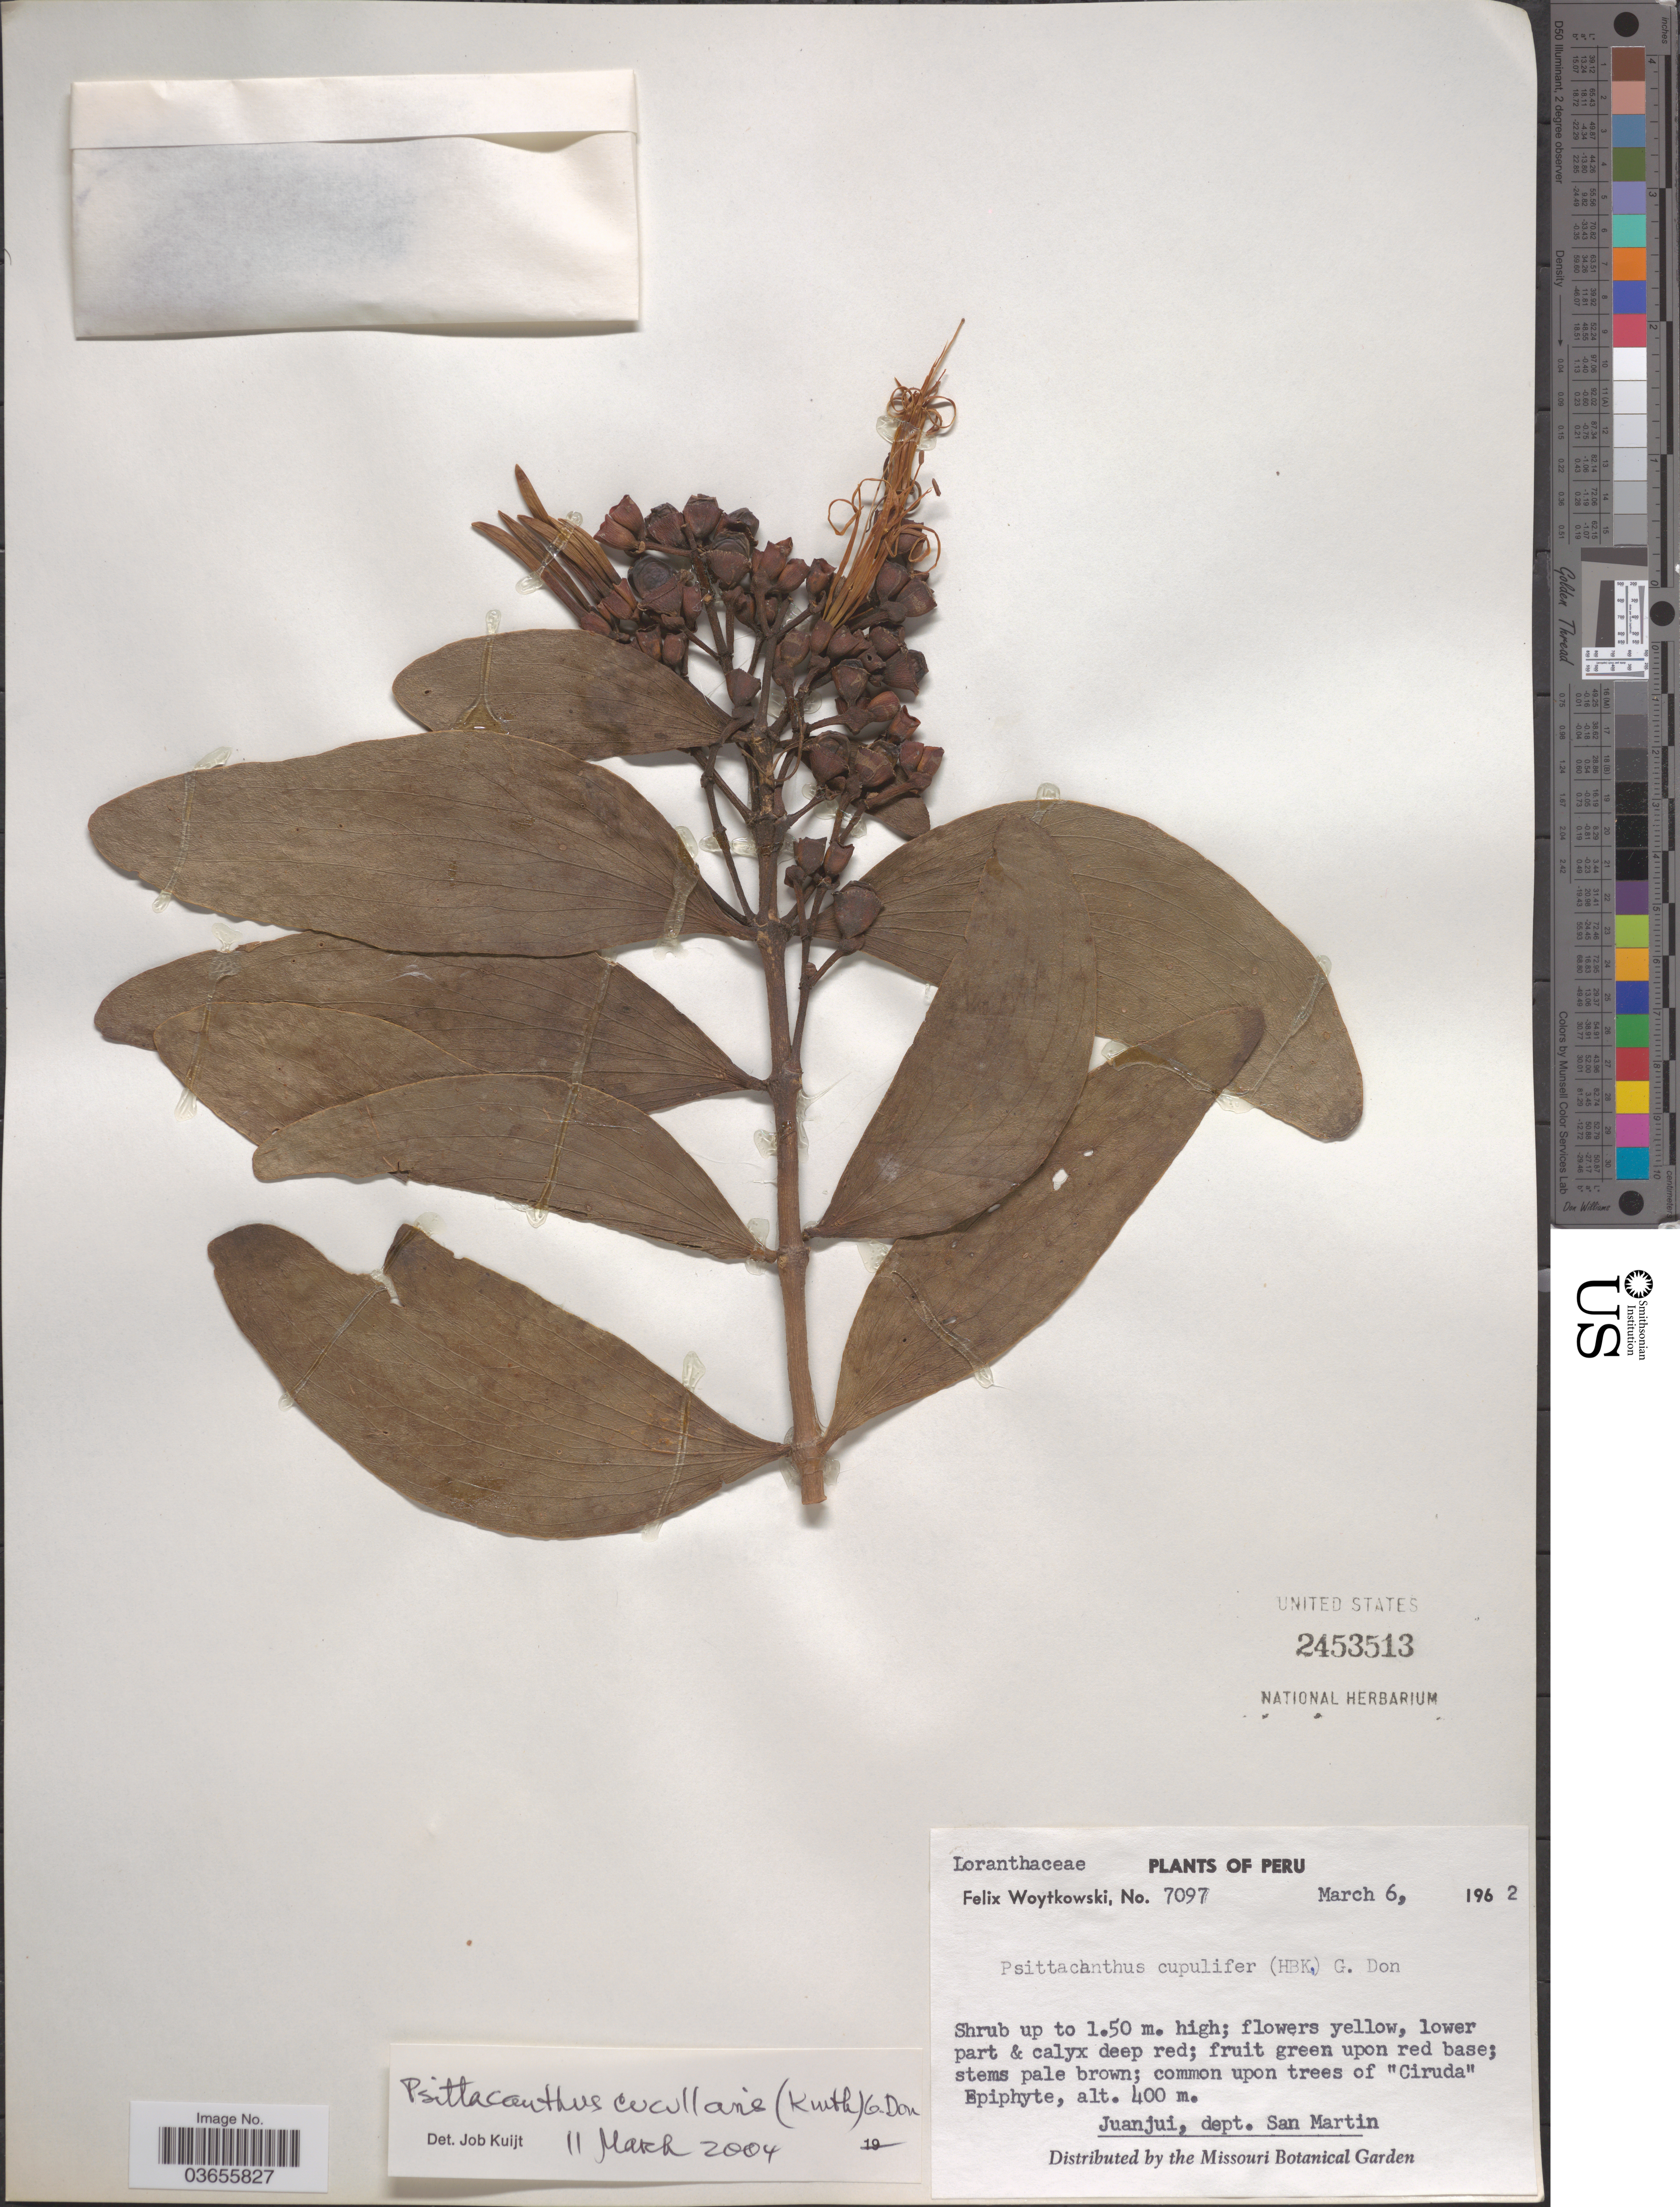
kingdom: Plantae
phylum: Tracheophyta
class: Magnoliopsida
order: Santalales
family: Loranthaceae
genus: Psittacanthus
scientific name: Psittacanthus cucullaris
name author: (Kunth) G. Don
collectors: F. Woytkowski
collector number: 7097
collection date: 1962-03-06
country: Peru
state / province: San Martín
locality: Juanjui, dept. San Martin.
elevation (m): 400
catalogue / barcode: US 2453513